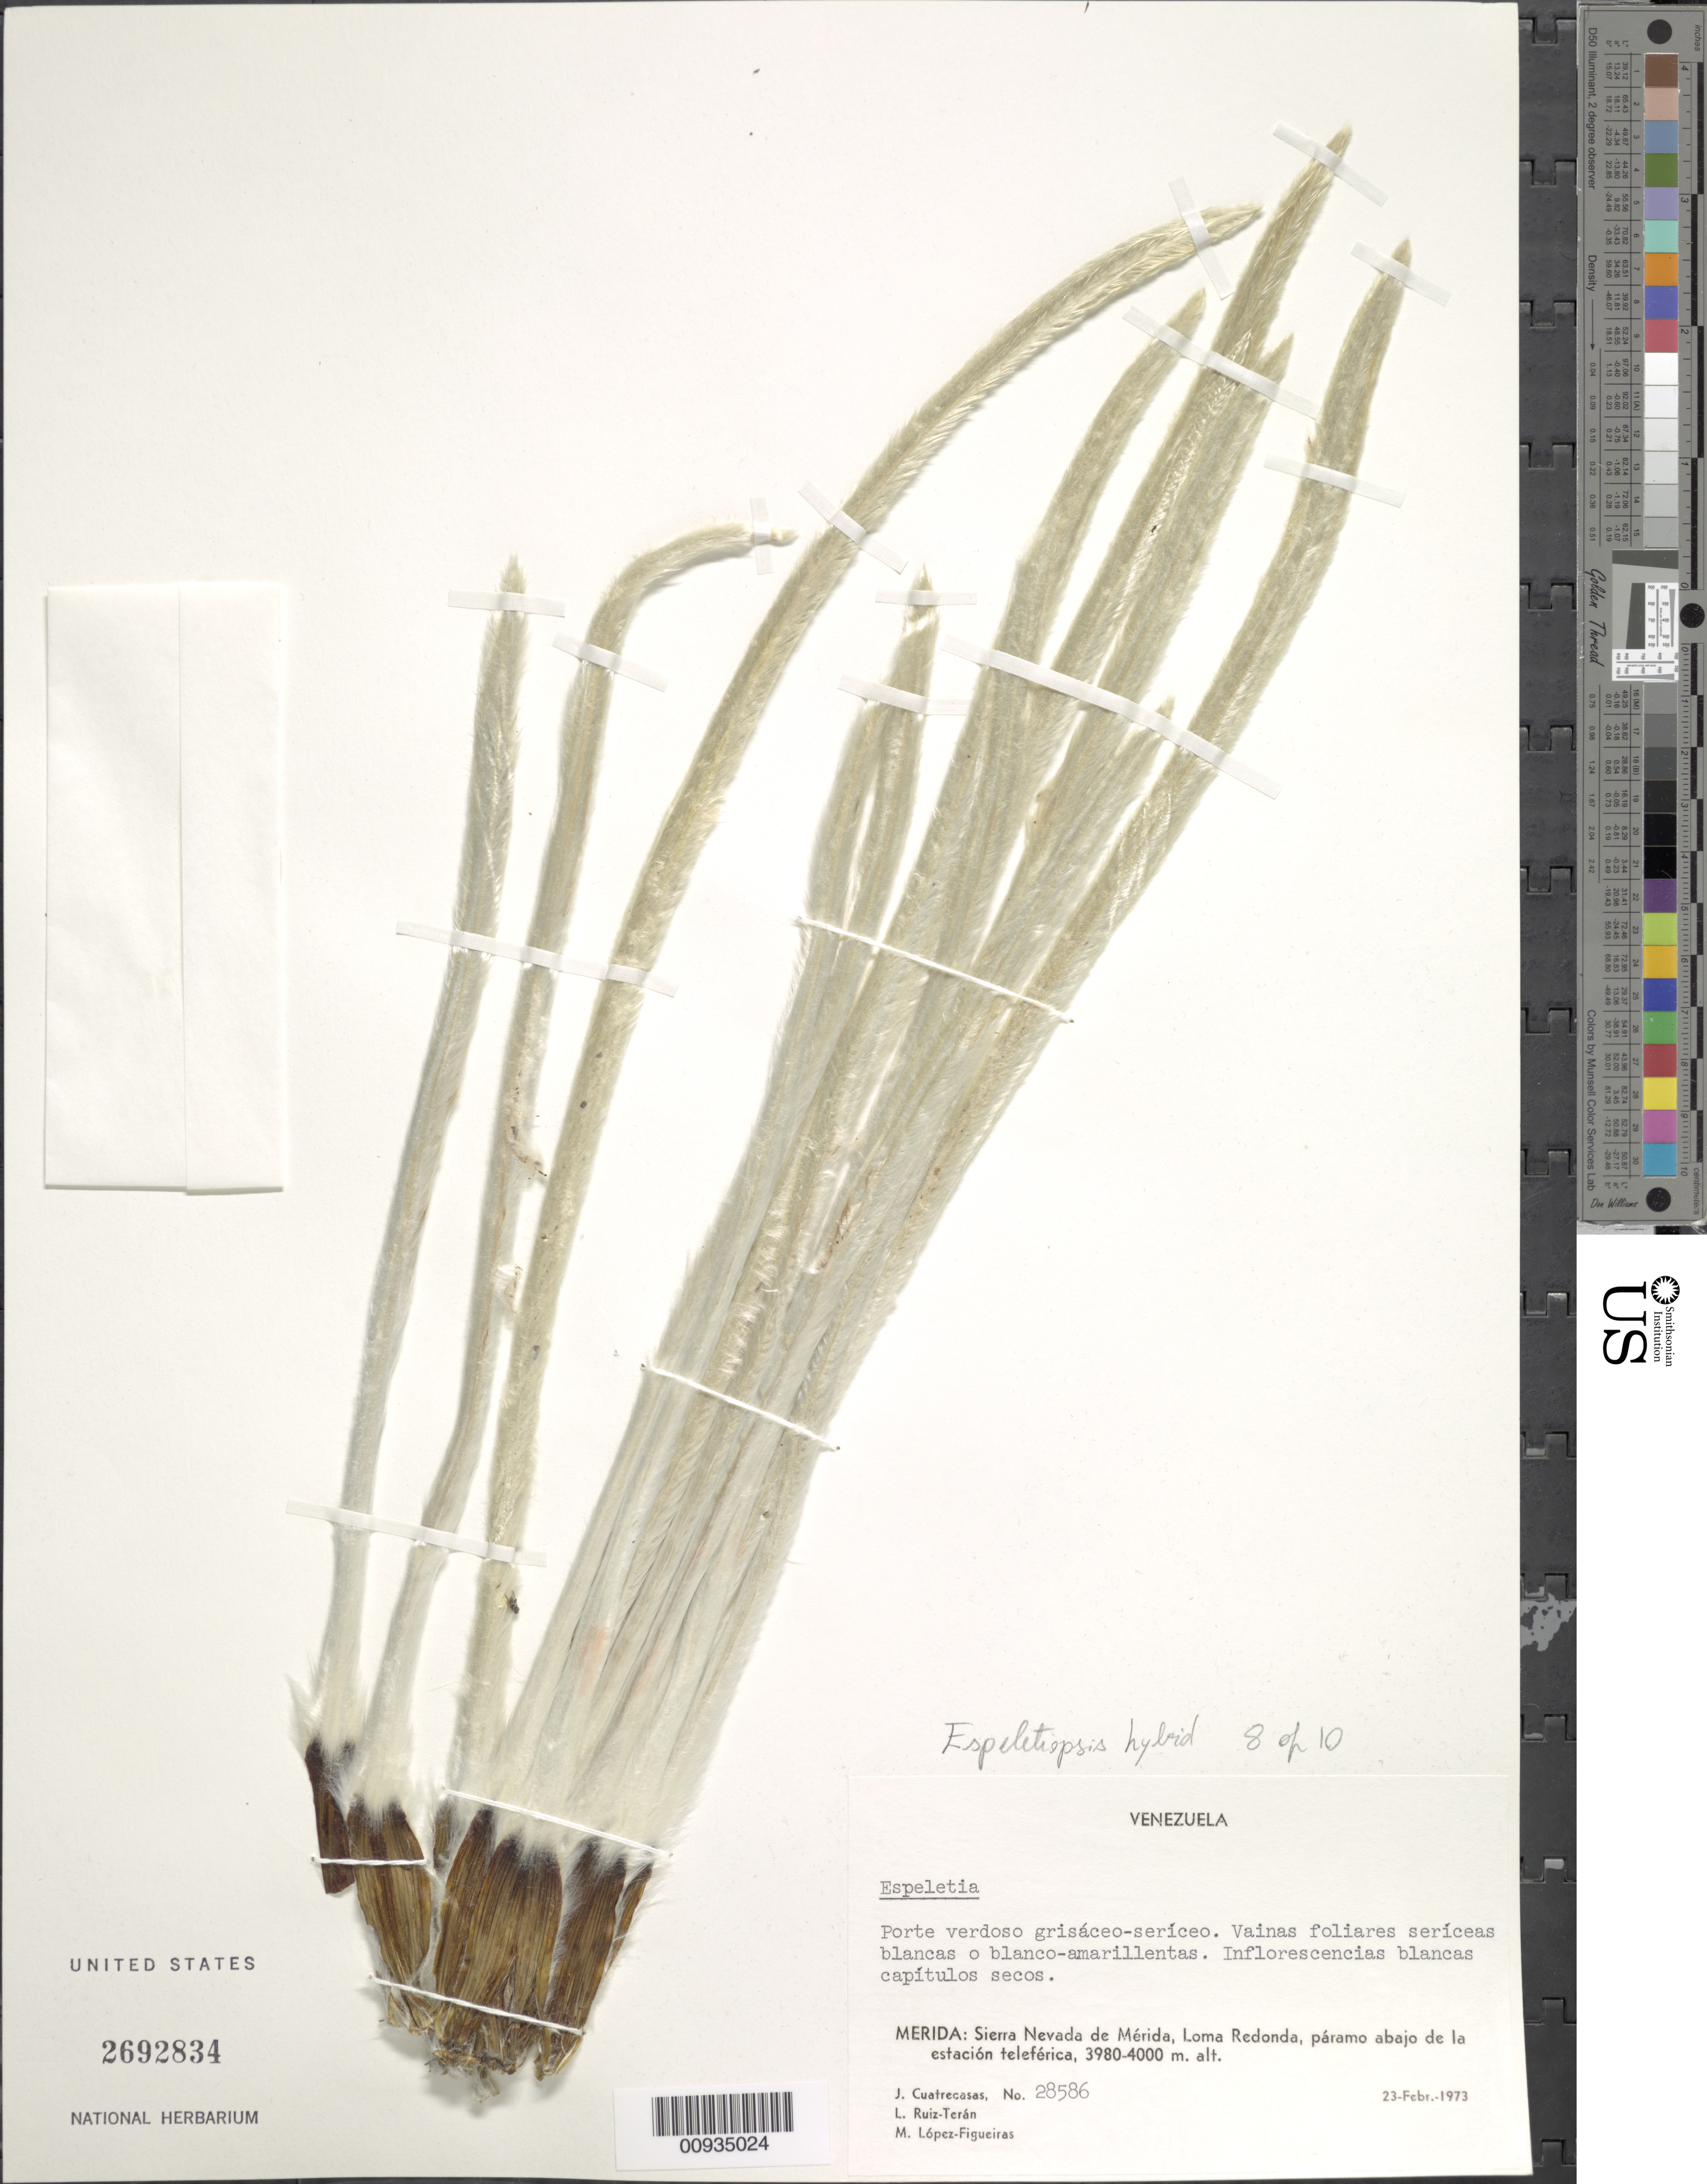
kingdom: Plantae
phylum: Tracheophyta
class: Magnoliopsida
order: Asterales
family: Asteraceae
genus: Espeletiopsis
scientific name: Espeletiopsis sp.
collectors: J. Cuatrecasas, L. E. Ruíz-Terán & M. López Figueiras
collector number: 28586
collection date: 1973-02-23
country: Venezuela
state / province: Mérida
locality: Sierra Nevada de Merida, Loma Redonda, paramo abajo de la estacion teleferica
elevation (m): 3980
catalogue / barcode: US 2692834